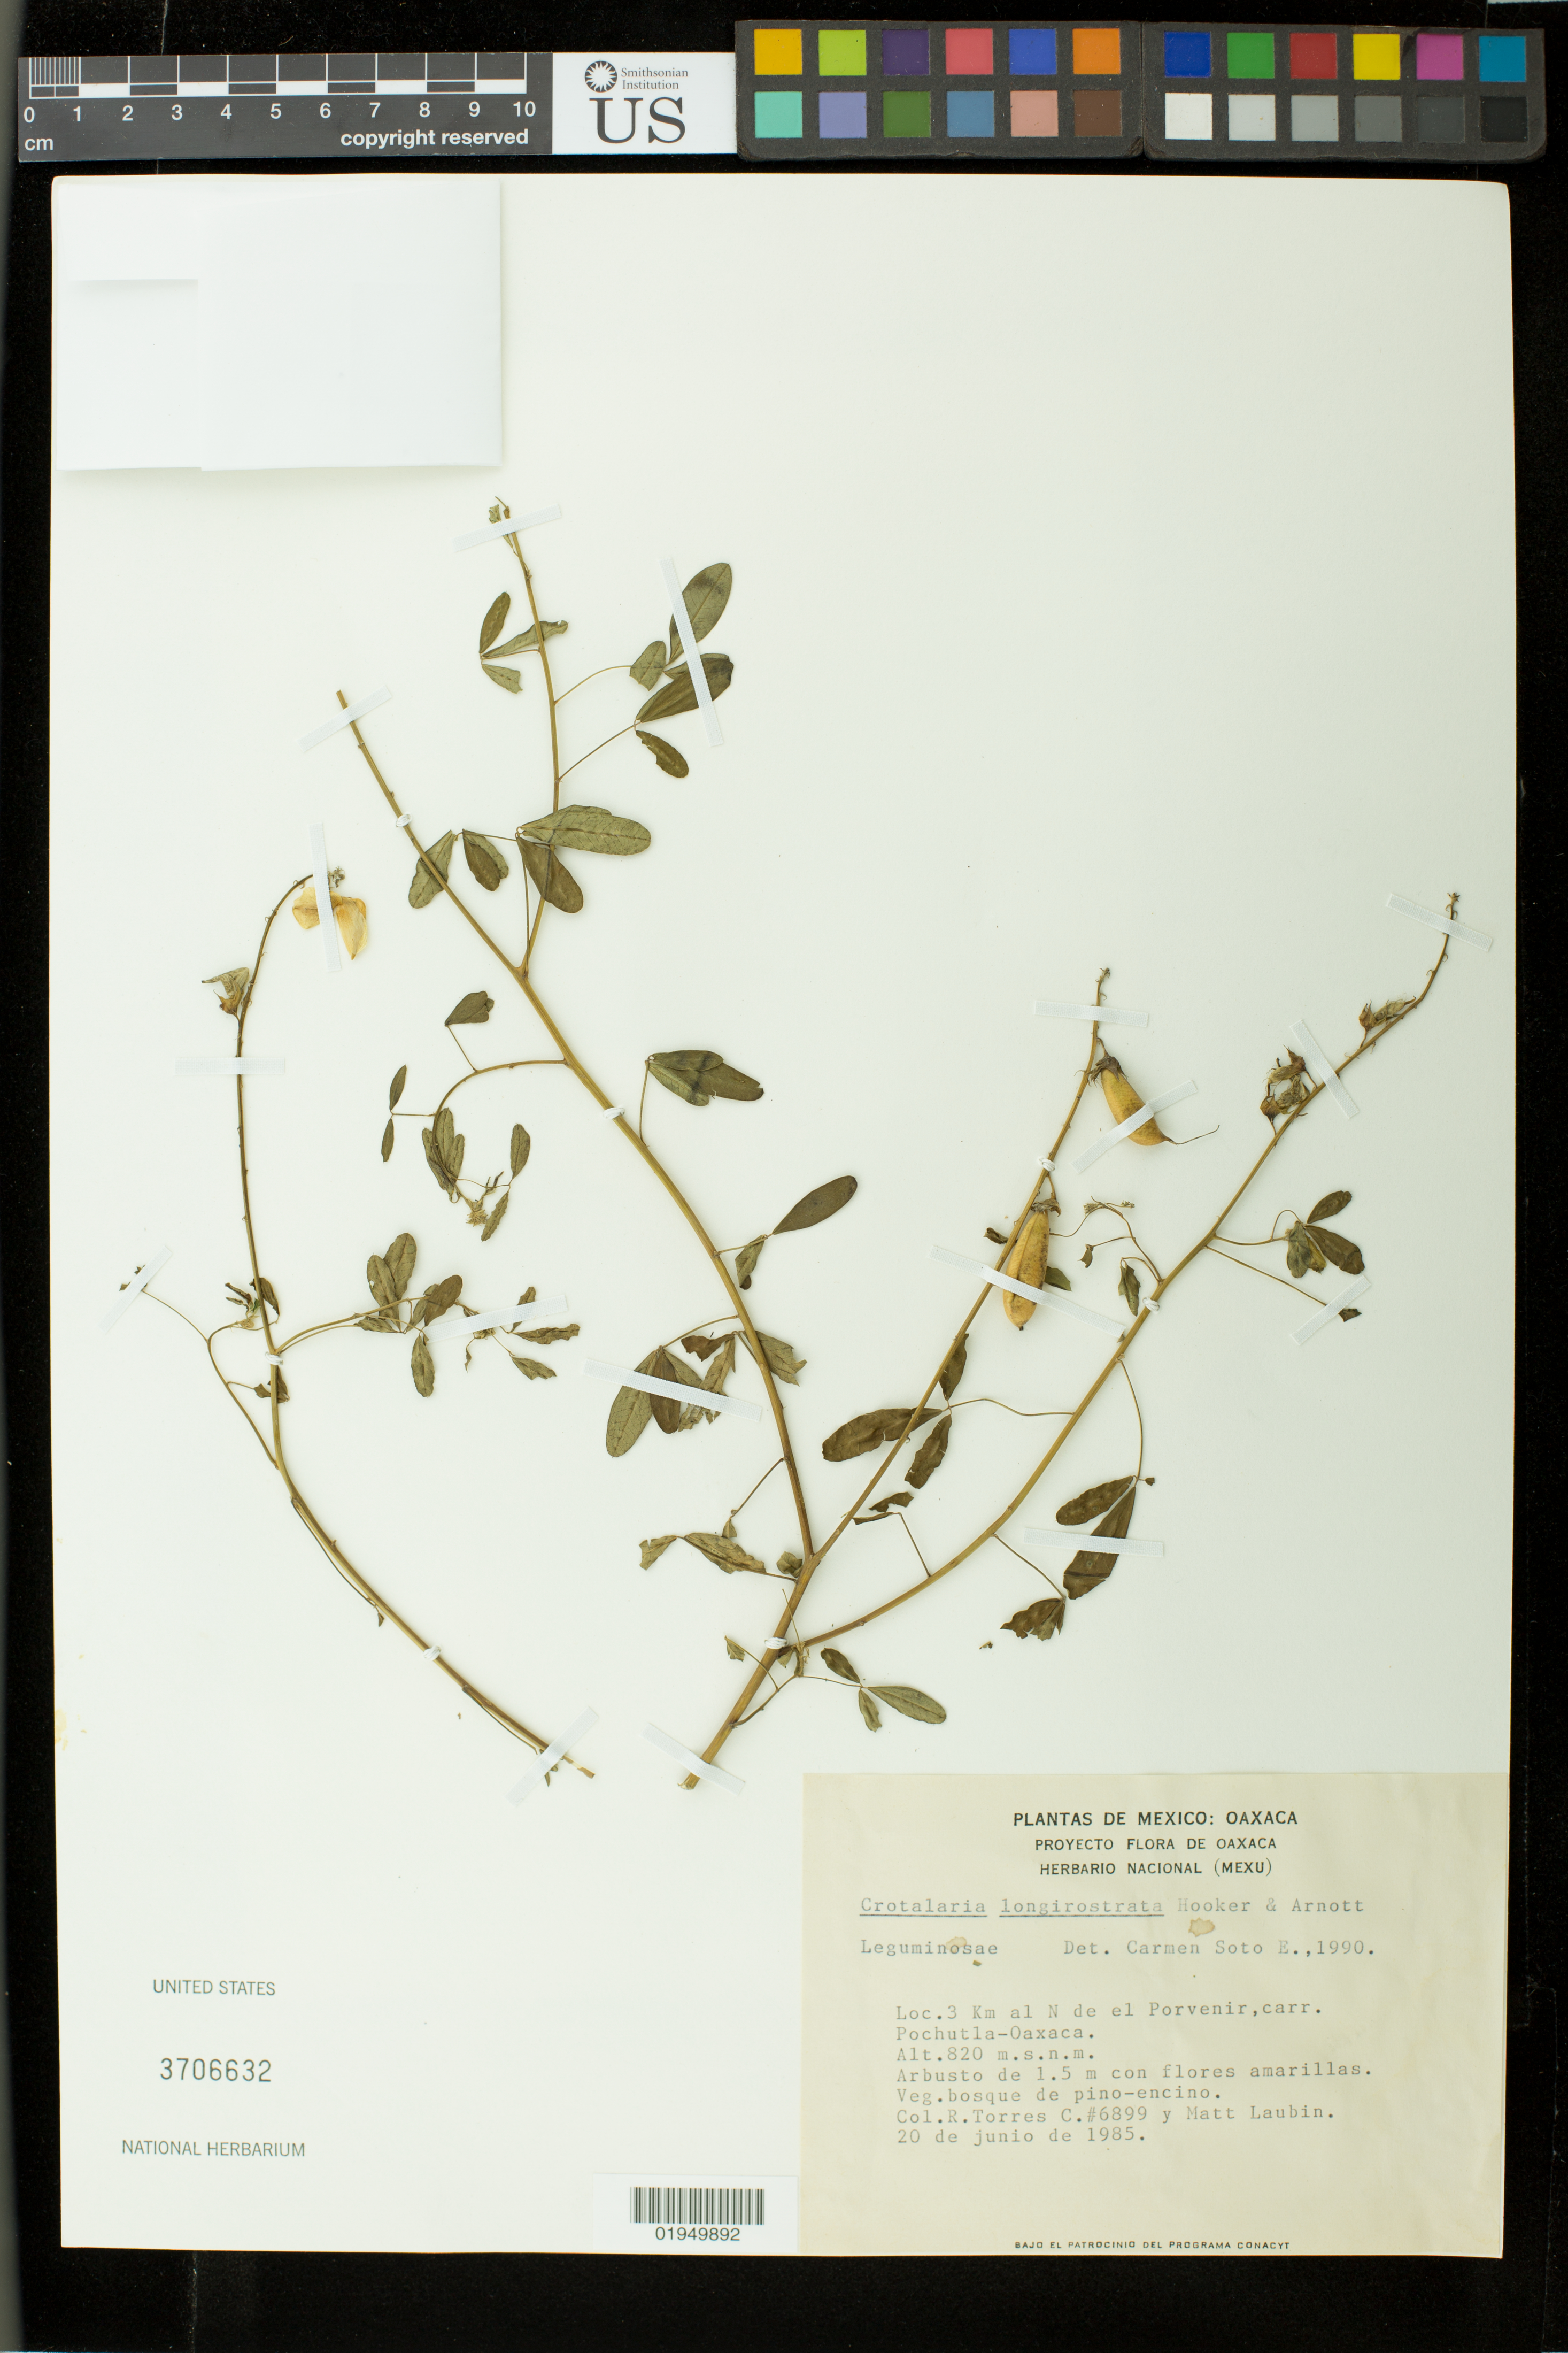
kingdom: Plantae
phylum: Tracheophyta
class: Magnoliopsida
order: Fabales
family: Fabaceae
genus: Crotalaria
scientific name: Crotalaria longirostrata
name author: Hook. & Arn.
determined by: Soto-Estrada, Carmen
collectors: R. Torres C. & M. Laubin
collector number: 6899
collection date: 1985-06-20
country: Mexico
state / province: Oaxaca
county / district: Pochutla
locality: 3 km al N de el Porvenir, carr. Pochutla-Oaxaca.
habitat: Bosque de pino-encino.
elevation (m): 820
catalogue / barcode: US 3706632